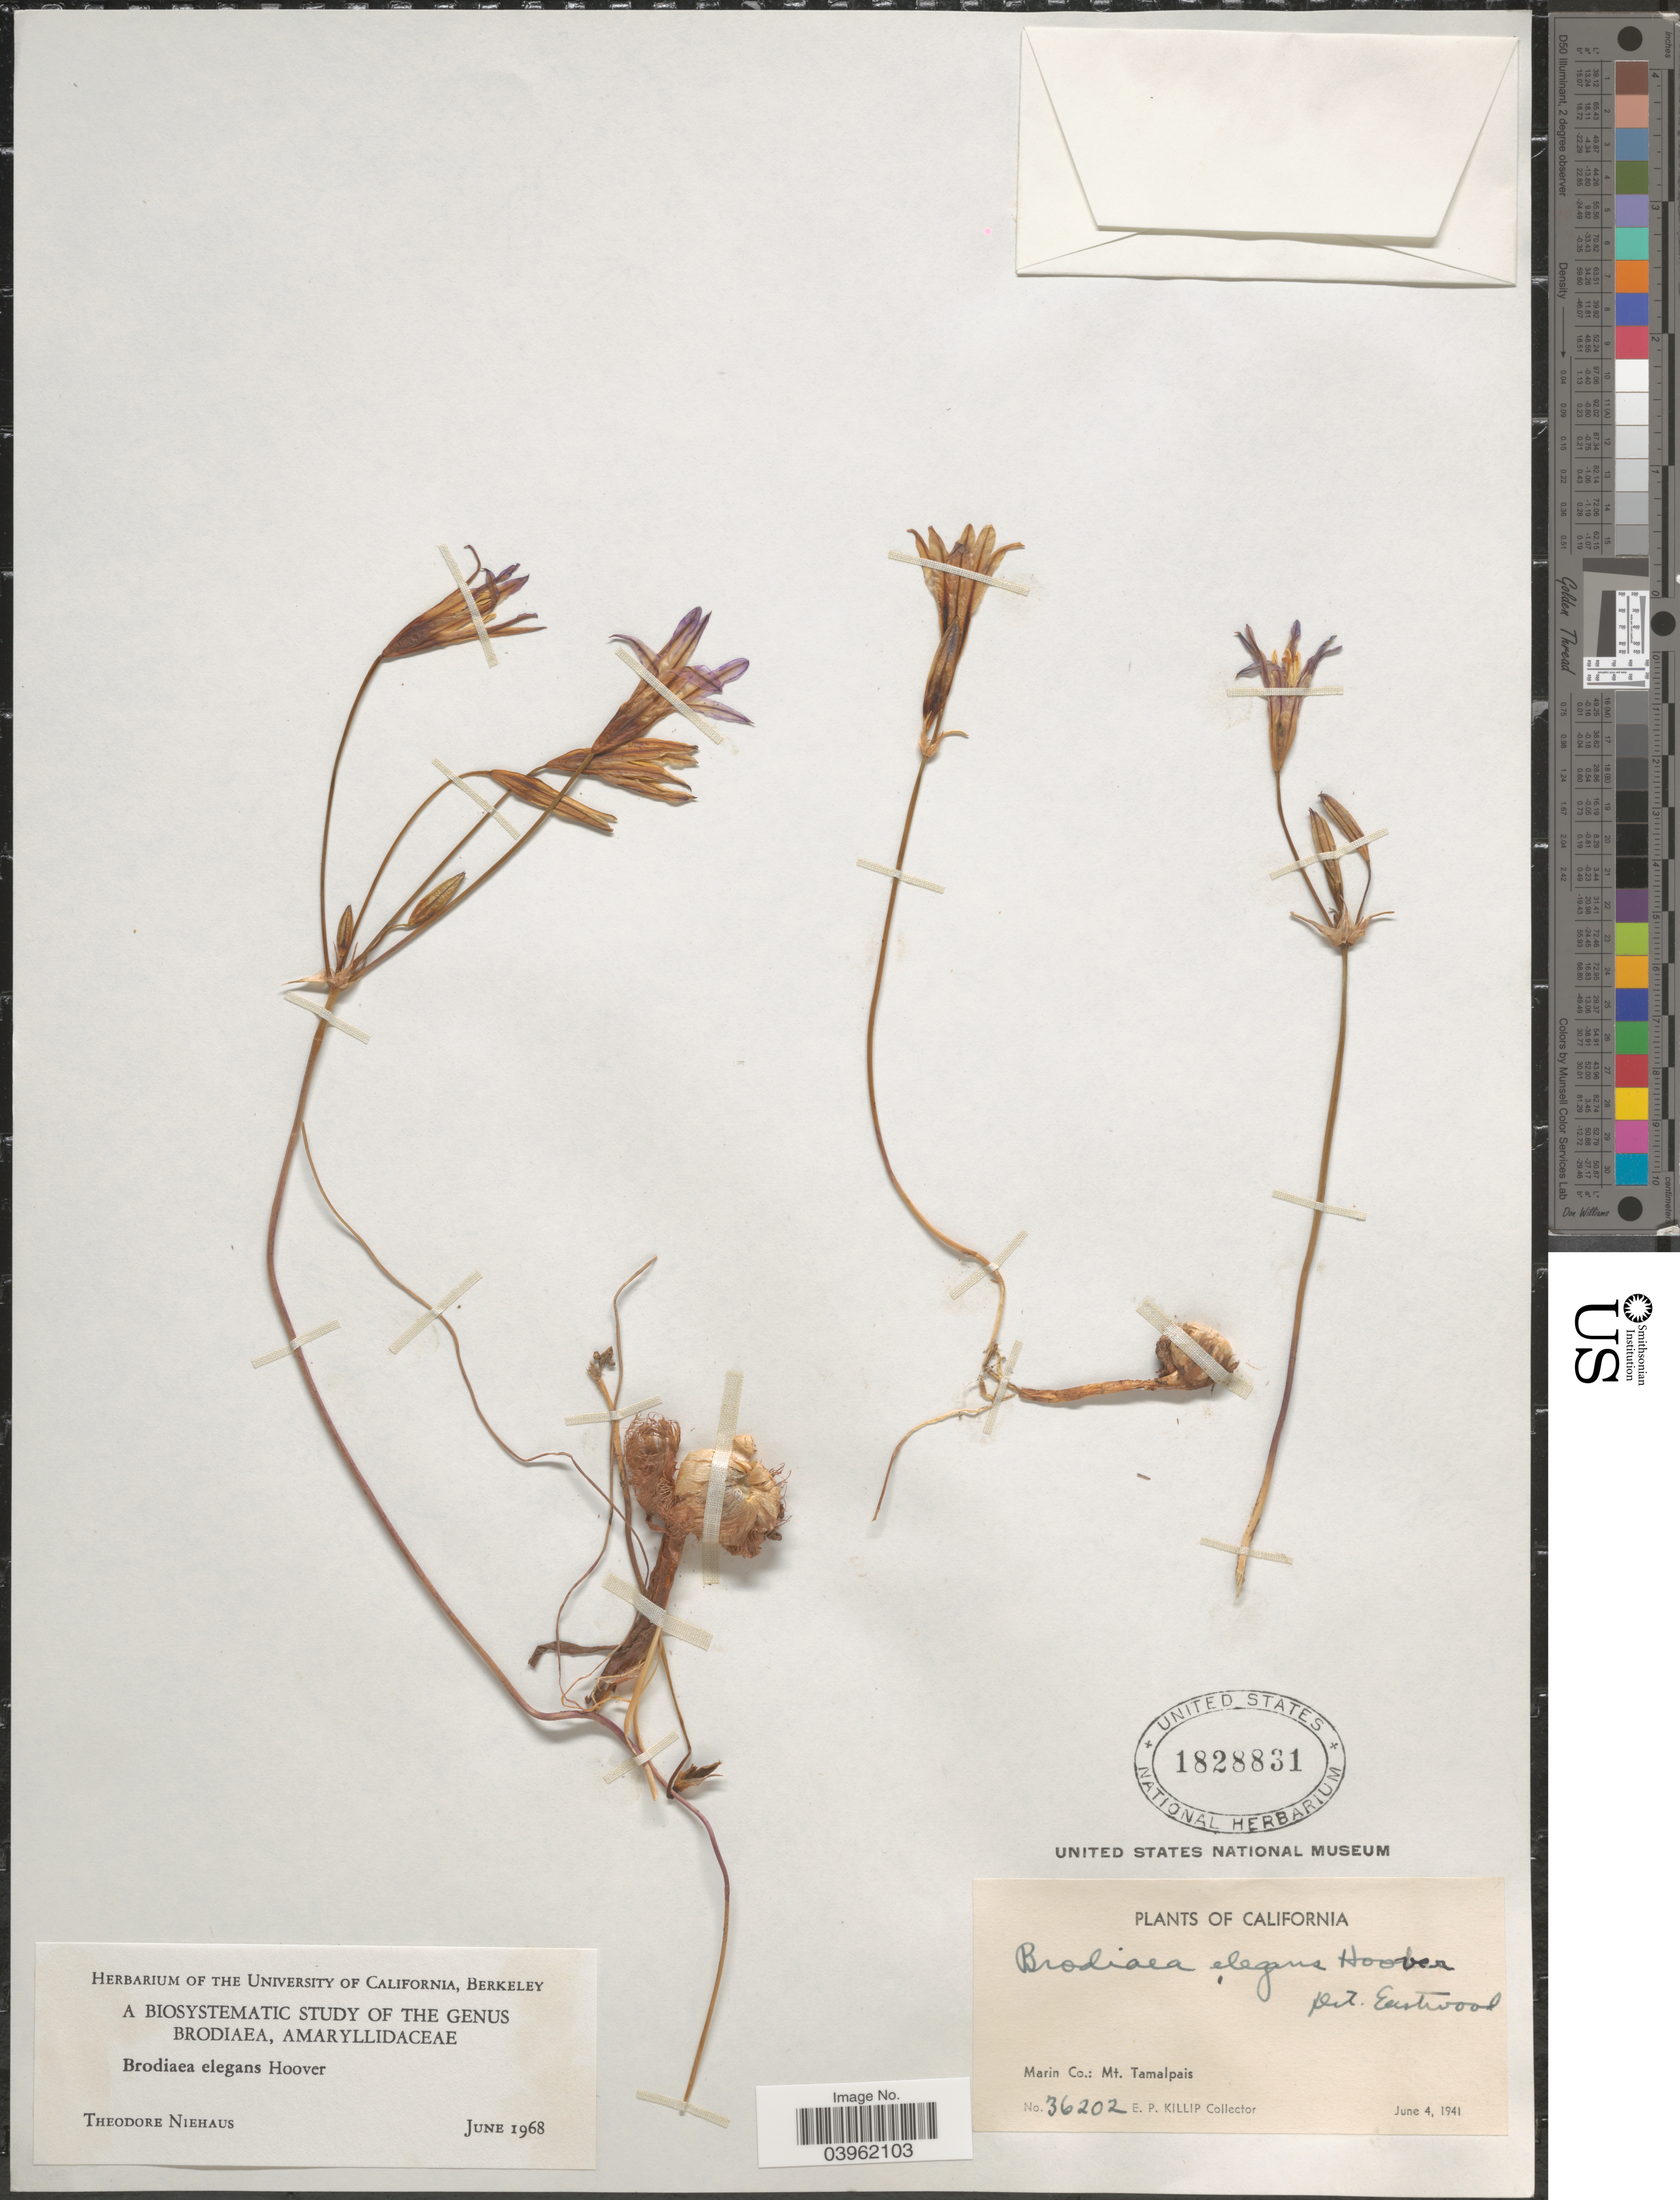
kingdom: Plantae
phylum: Tracheophyta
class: Liliopsida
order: Asparagales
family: Asparagaceae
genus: Brodiaea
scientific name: Brodiaea elegans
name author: Hoover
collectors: E. P. Killip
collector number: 36202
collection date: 1941-06-04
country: United States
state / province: California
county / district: Marin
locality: Marin Co.: Mt. Tamalpais.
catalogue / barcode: US 1828831